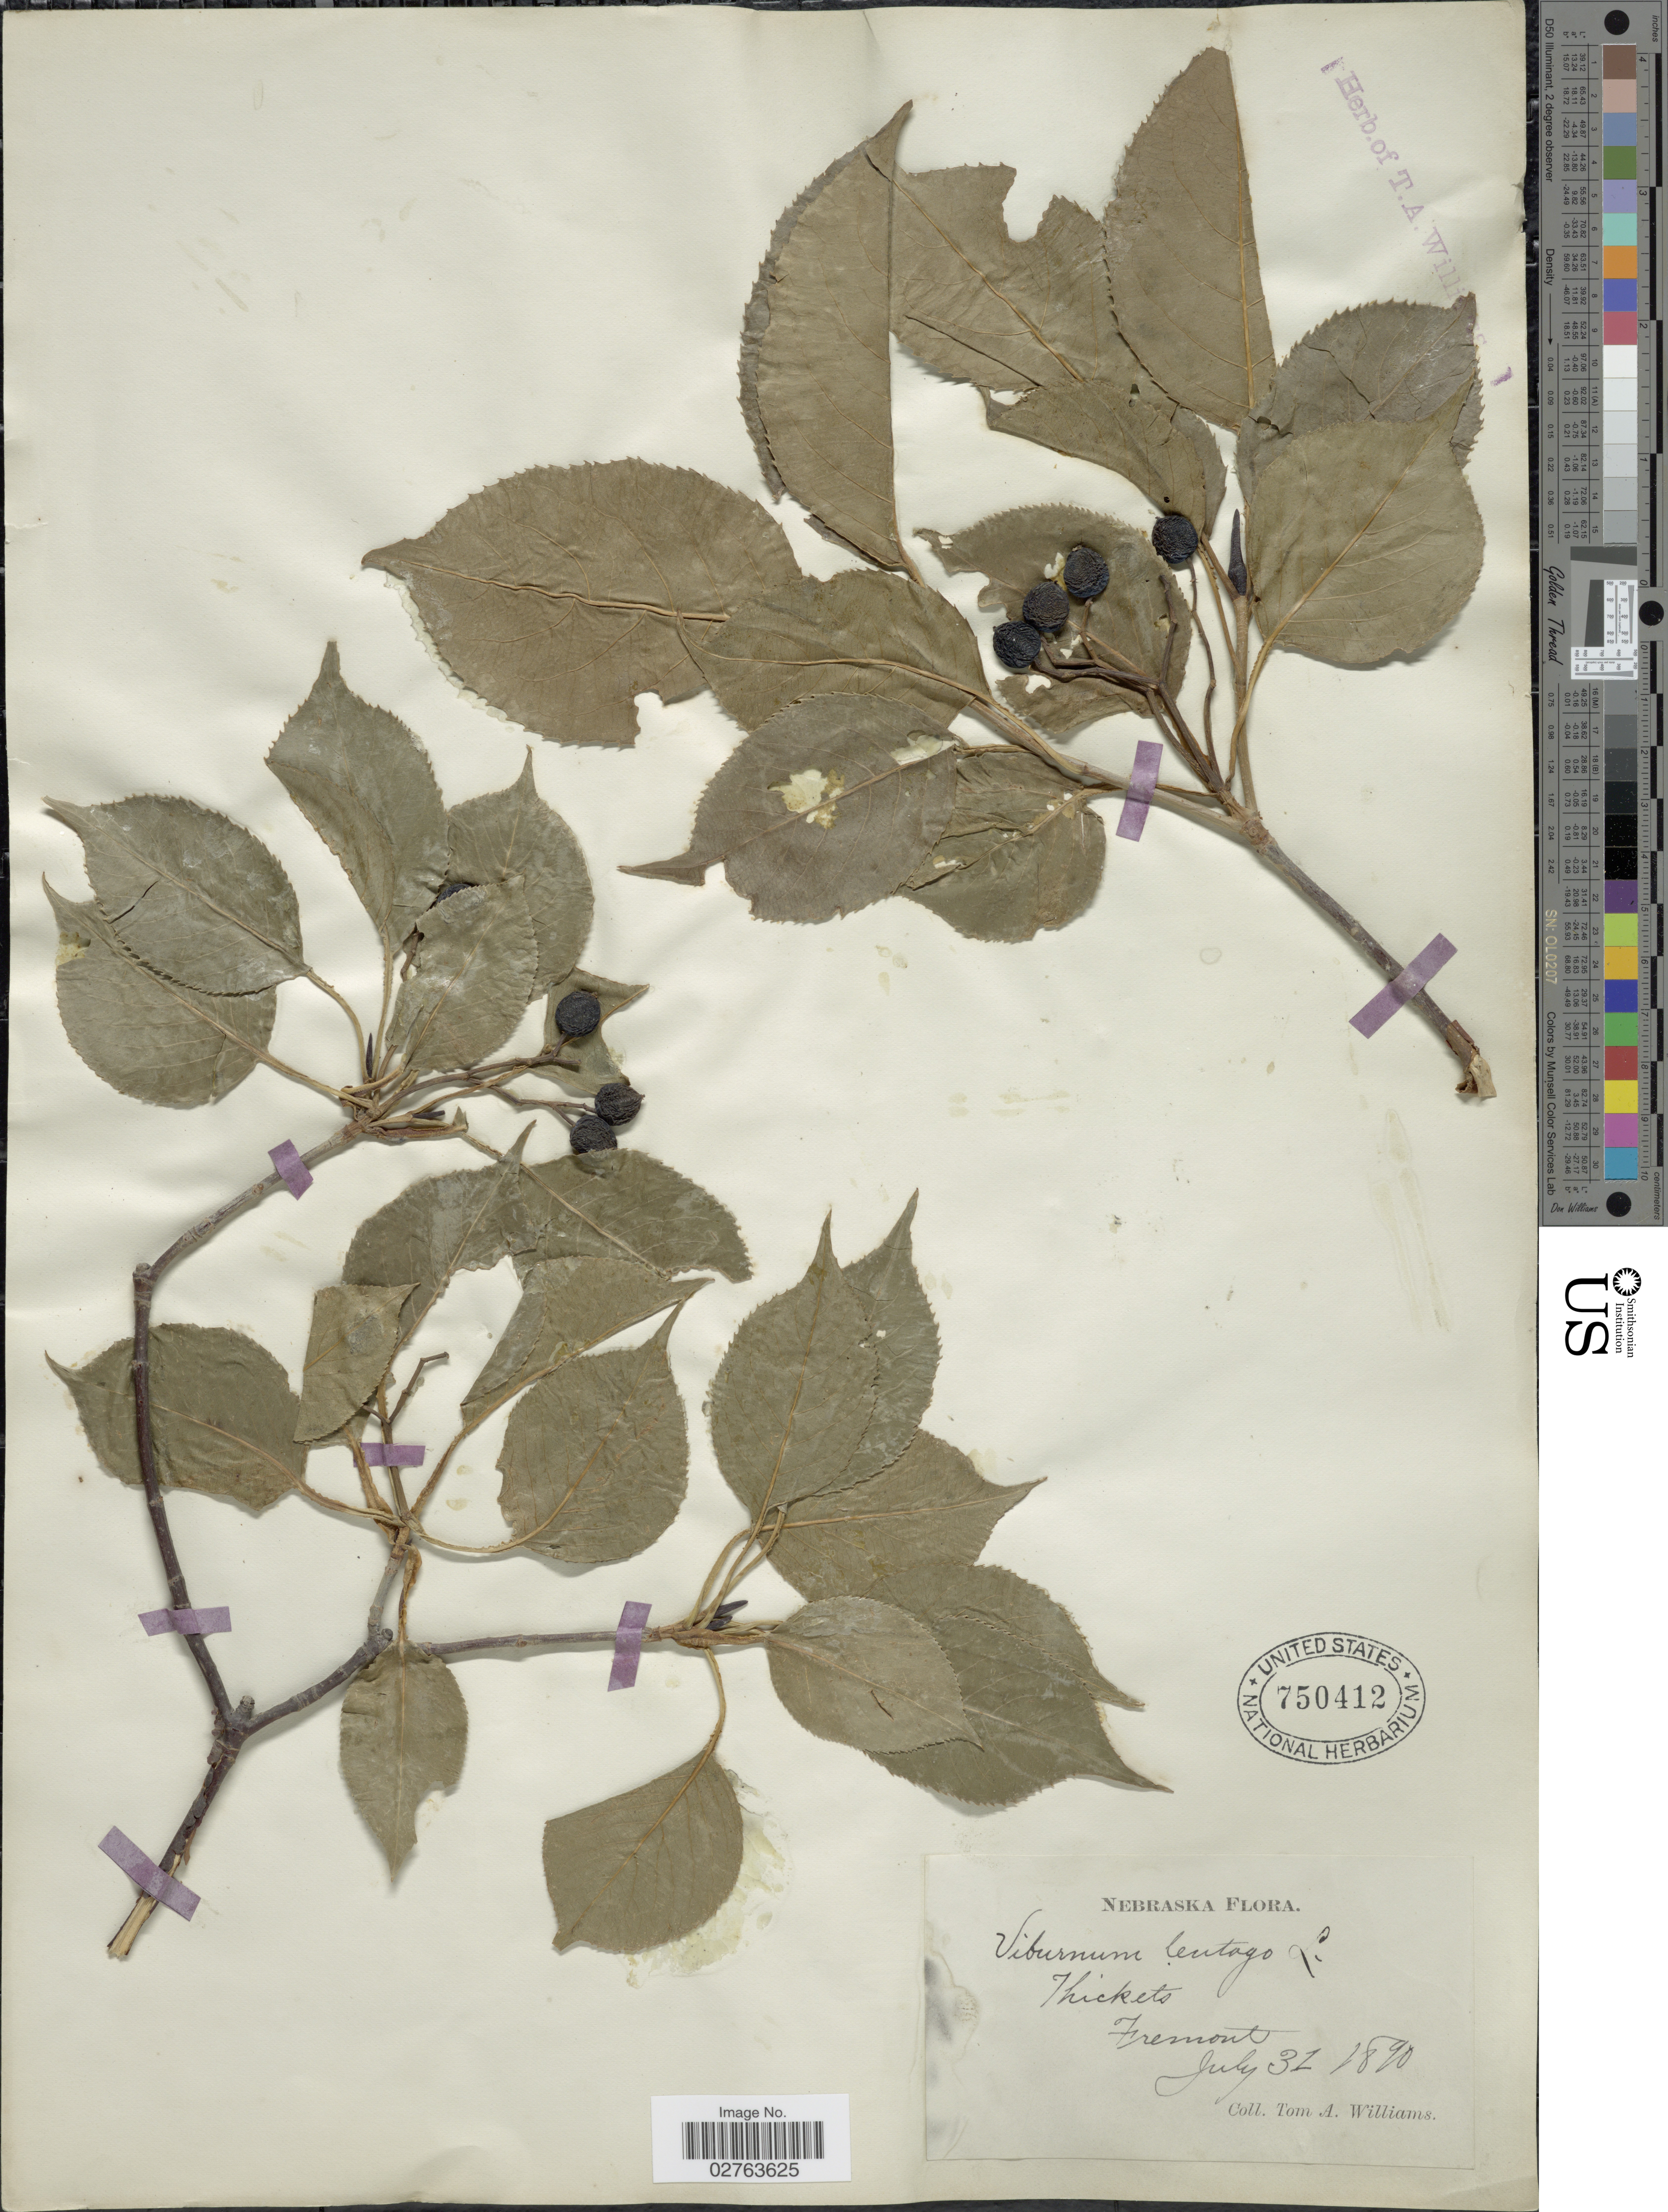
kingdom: Plantae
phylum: Tracheophyta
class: Magnoliopsida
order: Dipsacales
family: Viburnaceae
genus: Viburnum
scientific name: Viburnum lentago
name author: L.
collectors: T. A. Williams (herbarium)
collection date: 1890-07-31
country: United States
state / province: Nebraska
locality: Fremont.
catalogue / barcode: US 750412